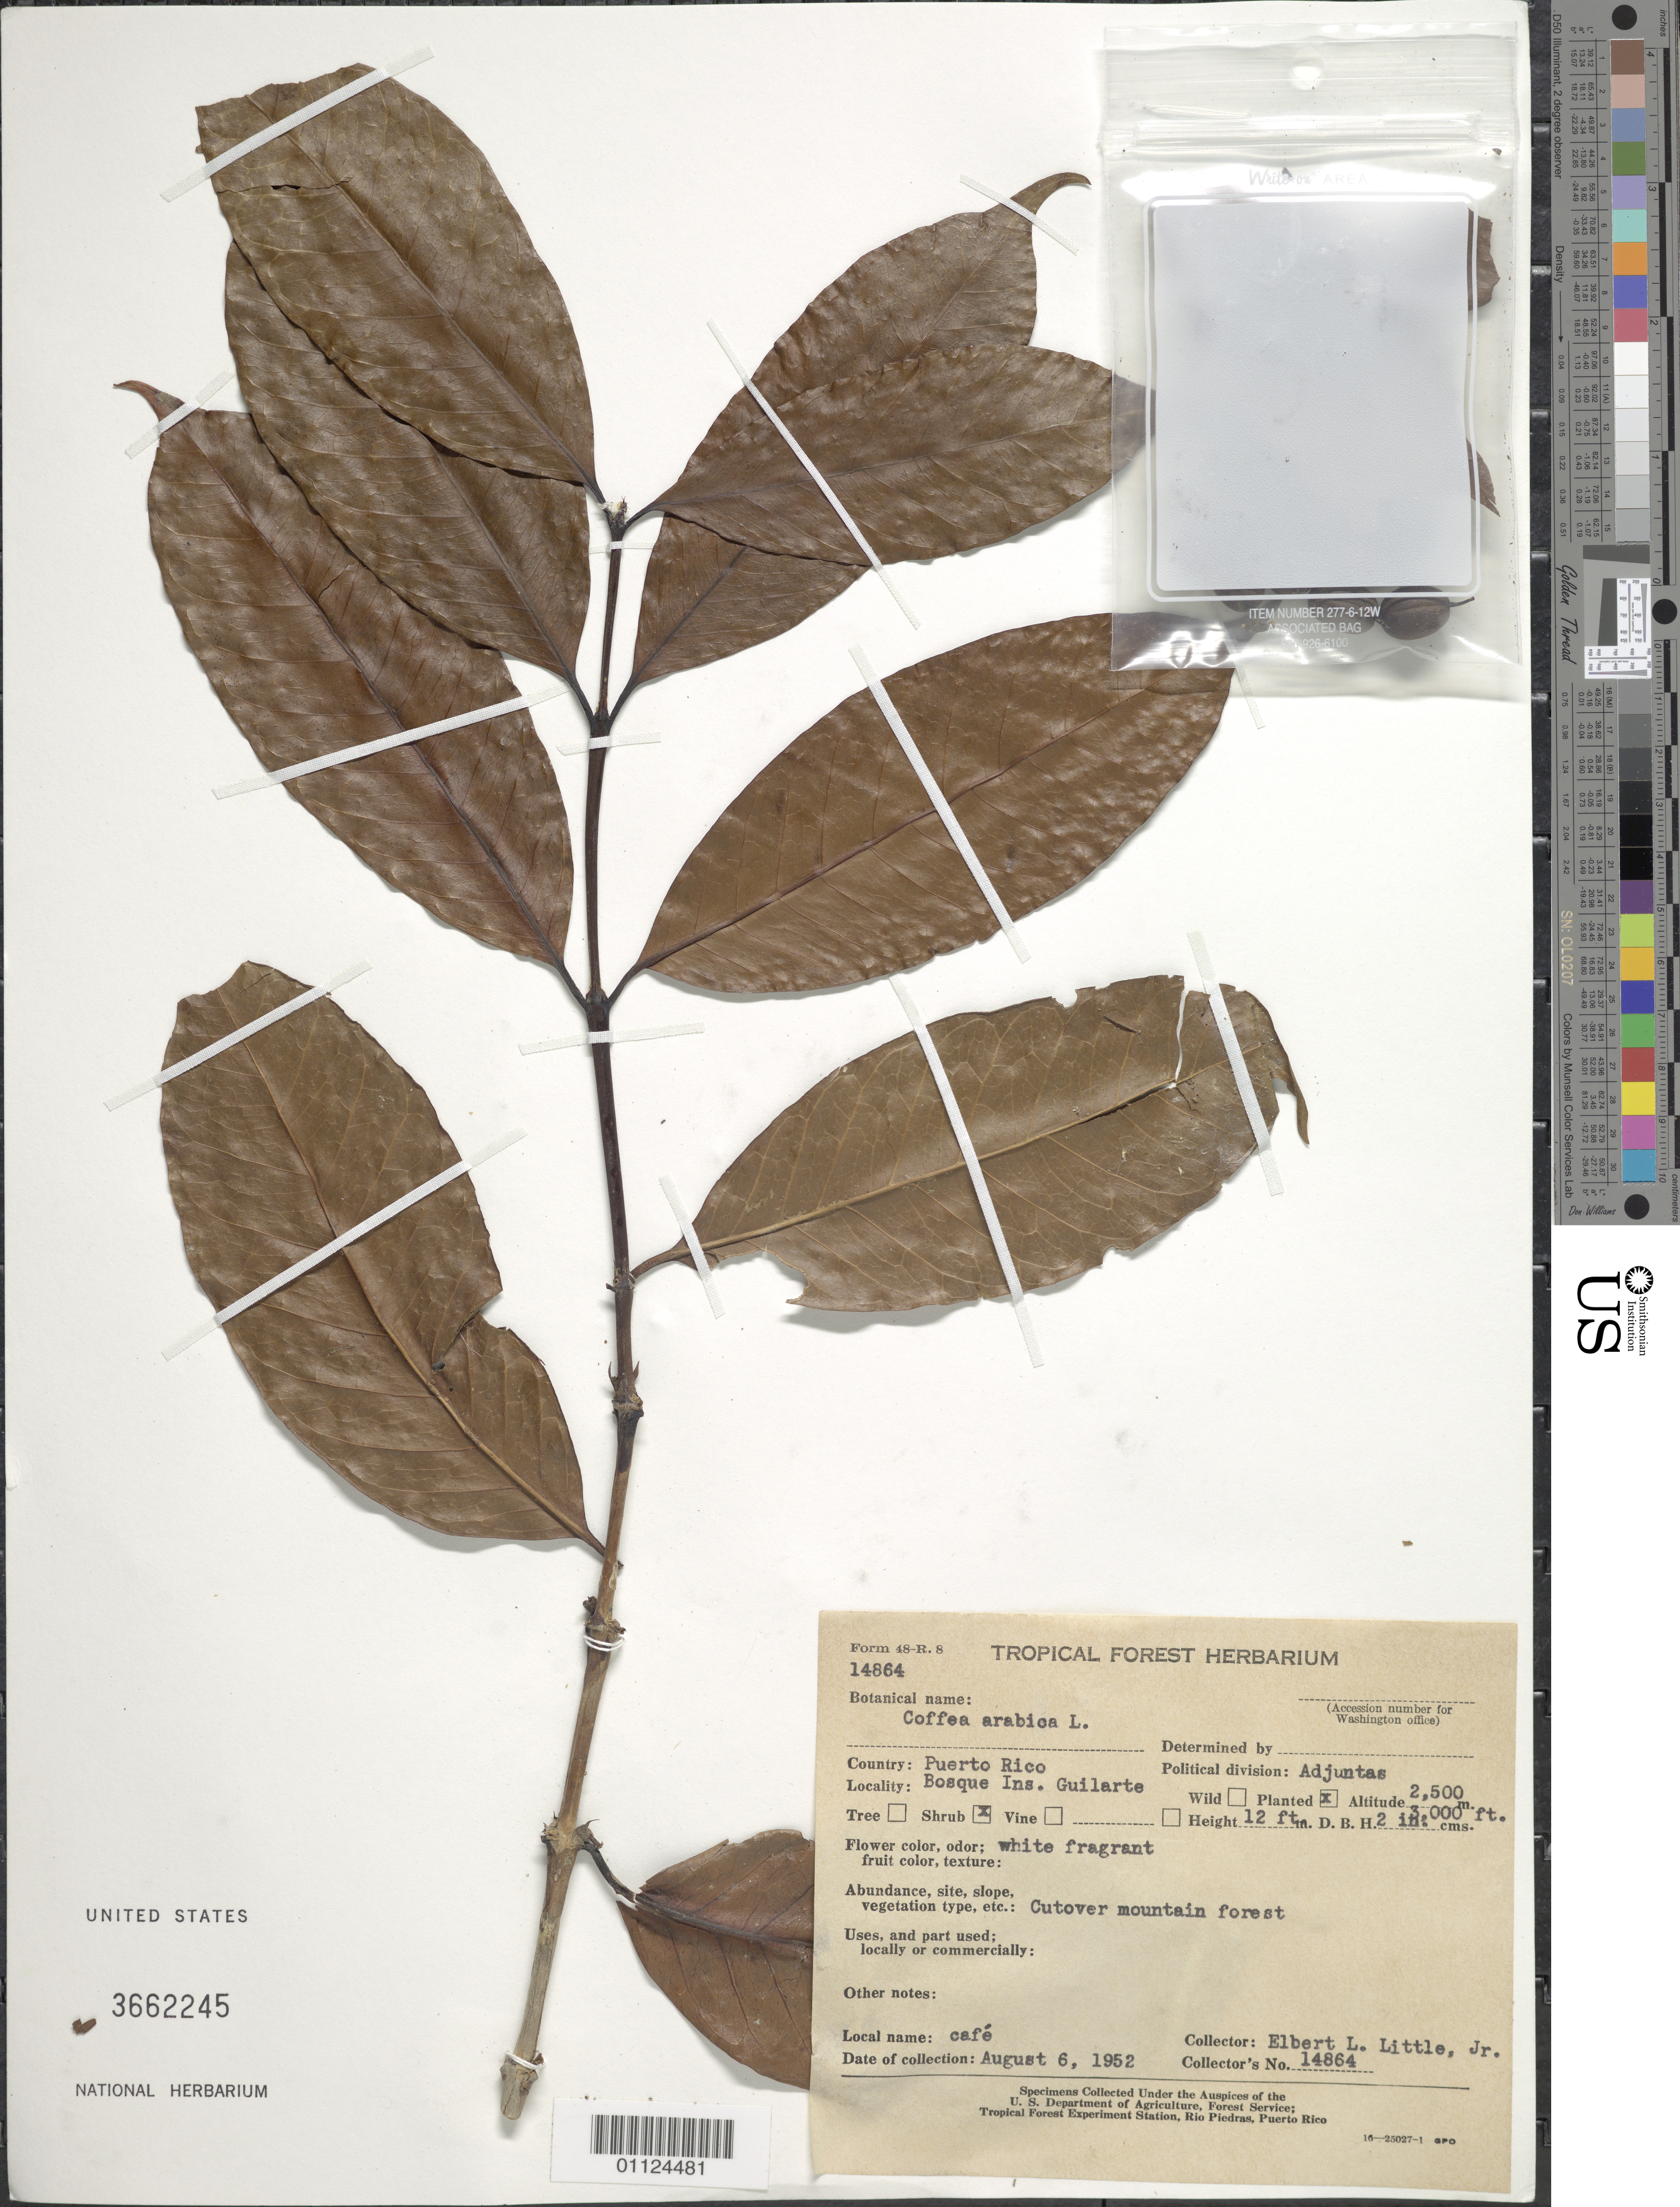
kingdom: Plantae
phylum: Tracheophyta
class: Magnoliopsida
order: Gentianales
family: Rubiaceae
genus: Coffea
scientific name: Coffea arabica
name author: L.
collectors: E. L. Little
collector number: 14864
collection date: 1952-08-06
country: Puerto Rico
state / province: Adjuntas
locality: Bosque Ins. Guilarte.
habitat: Cut-over mountain forest.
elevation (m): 762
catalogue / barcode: US 3662245